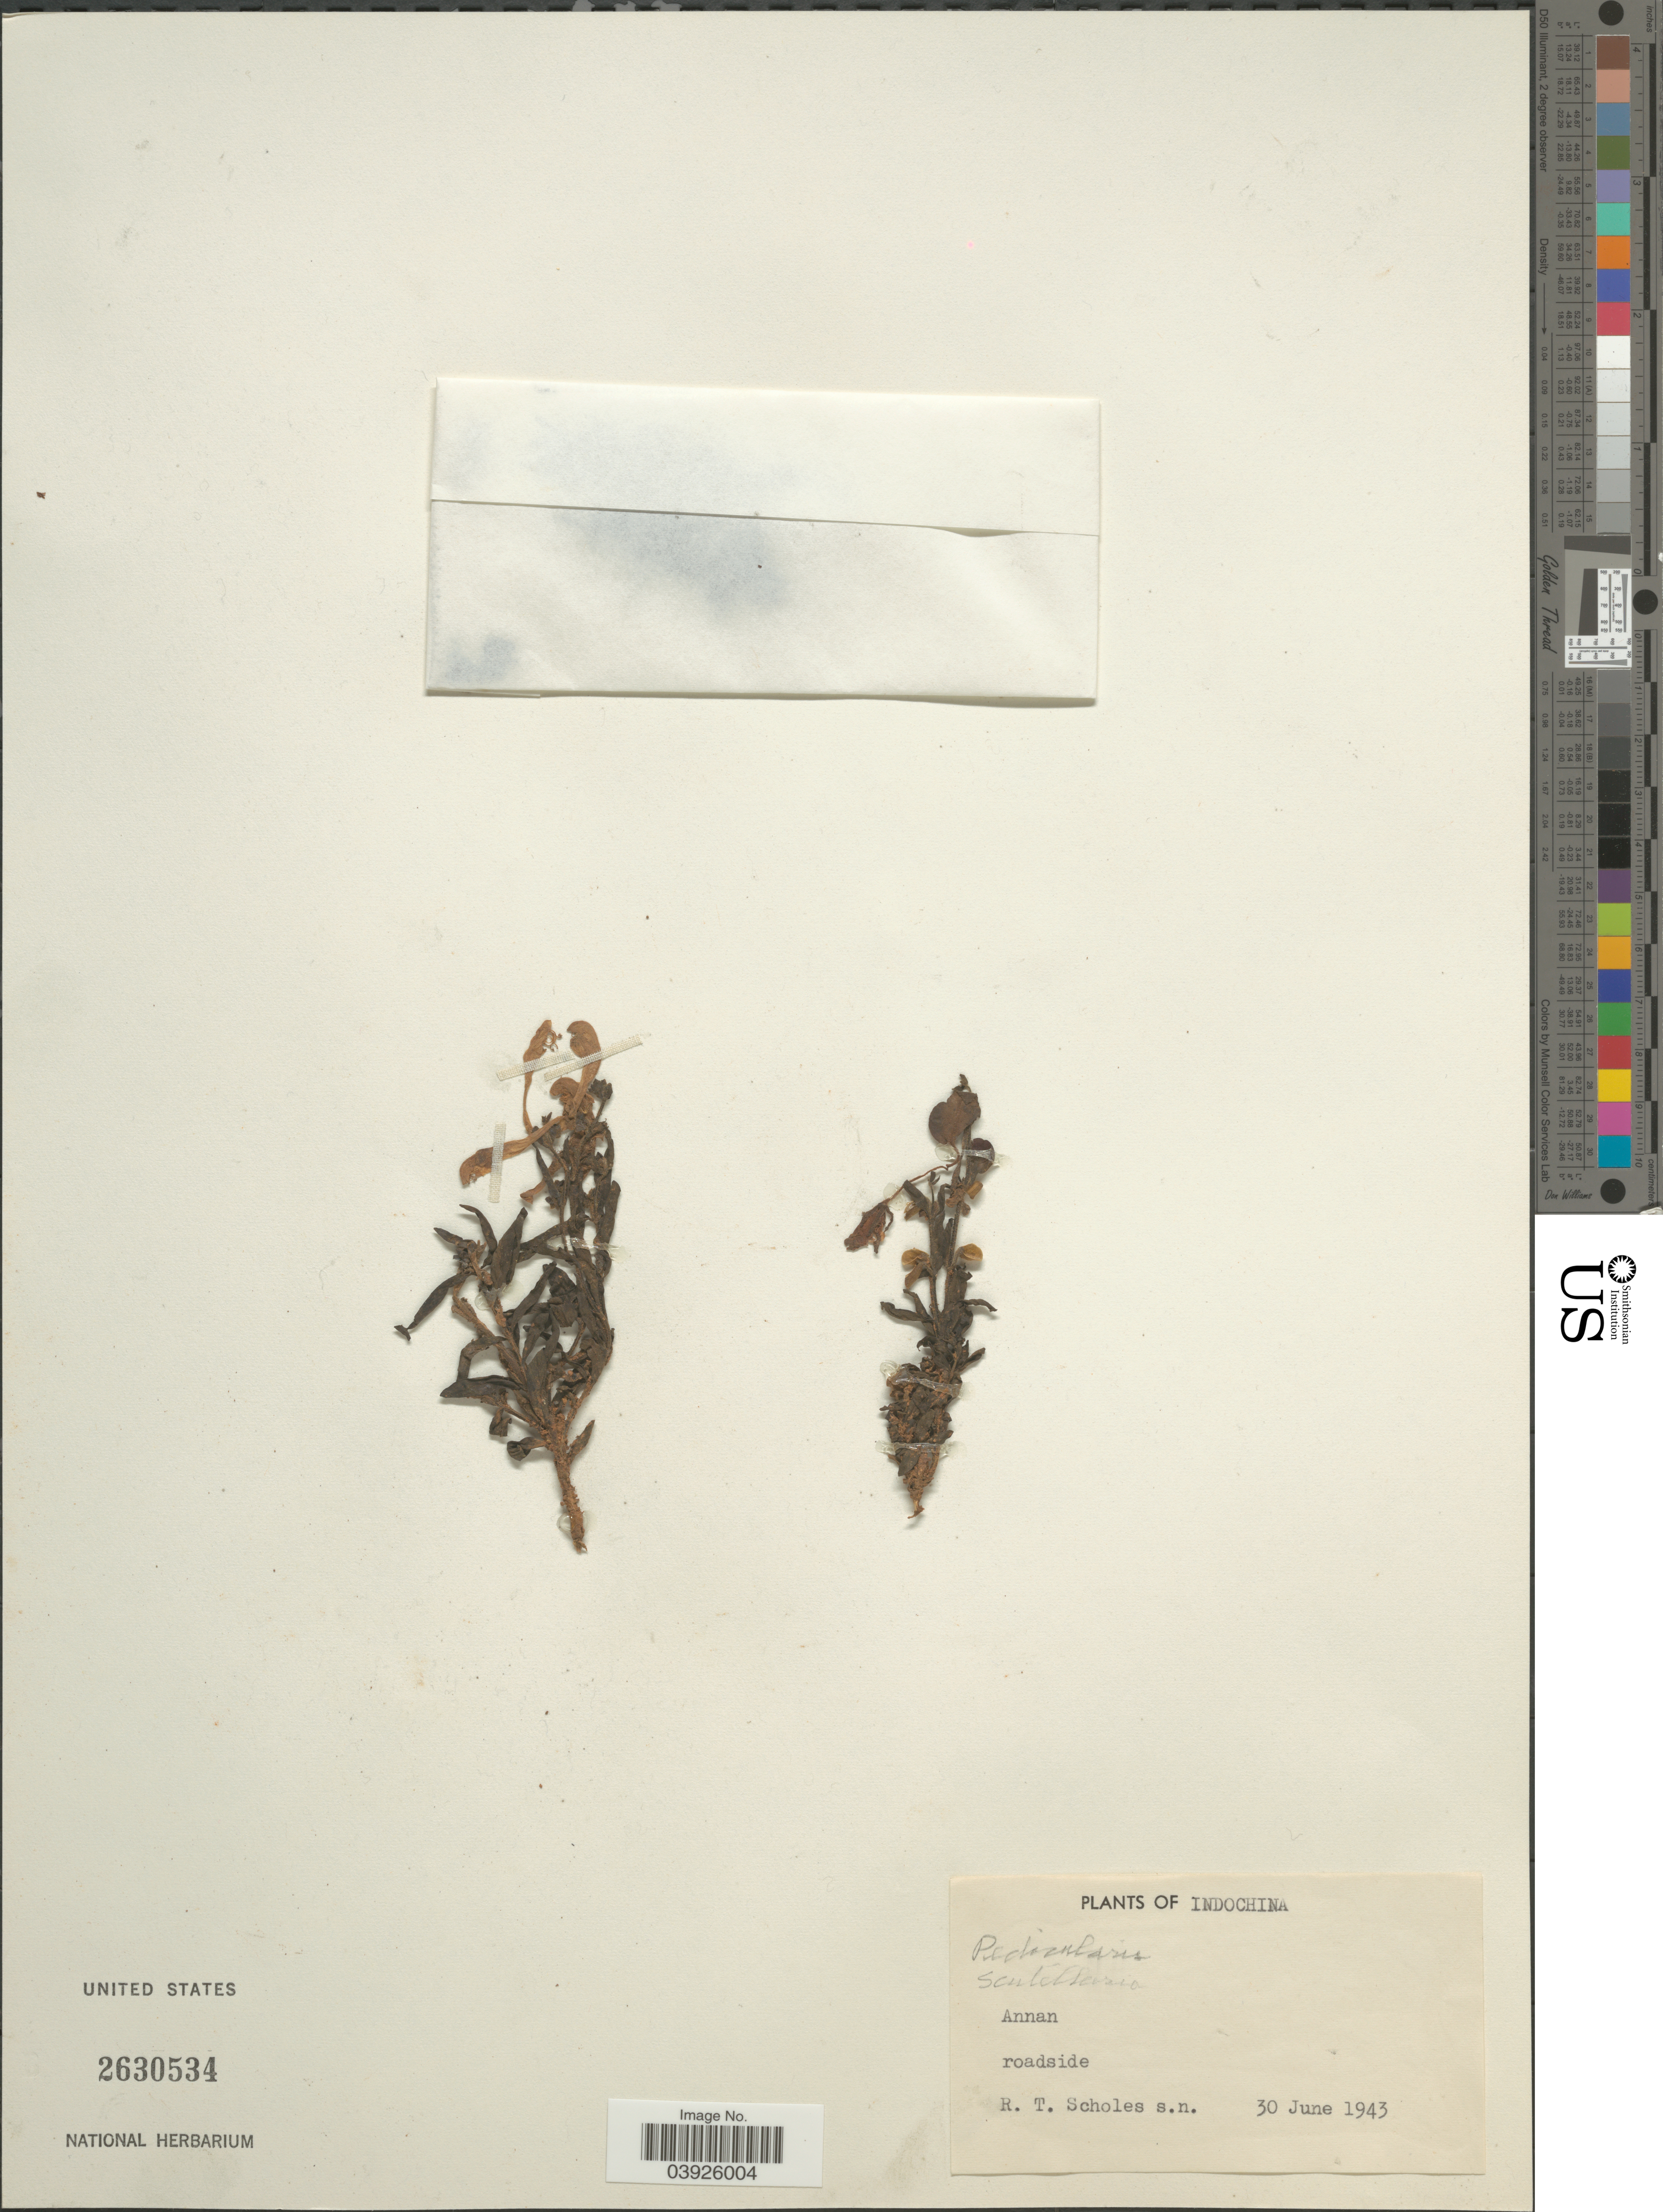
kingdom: Plantae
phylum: Tracheophyta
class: Magnoliopsida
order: Lamiales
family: Scrophulariaceae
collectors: R. Scholes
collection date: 1943-06-30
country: Vietnam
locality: Indochina. Annan.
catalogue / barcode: US 2630534